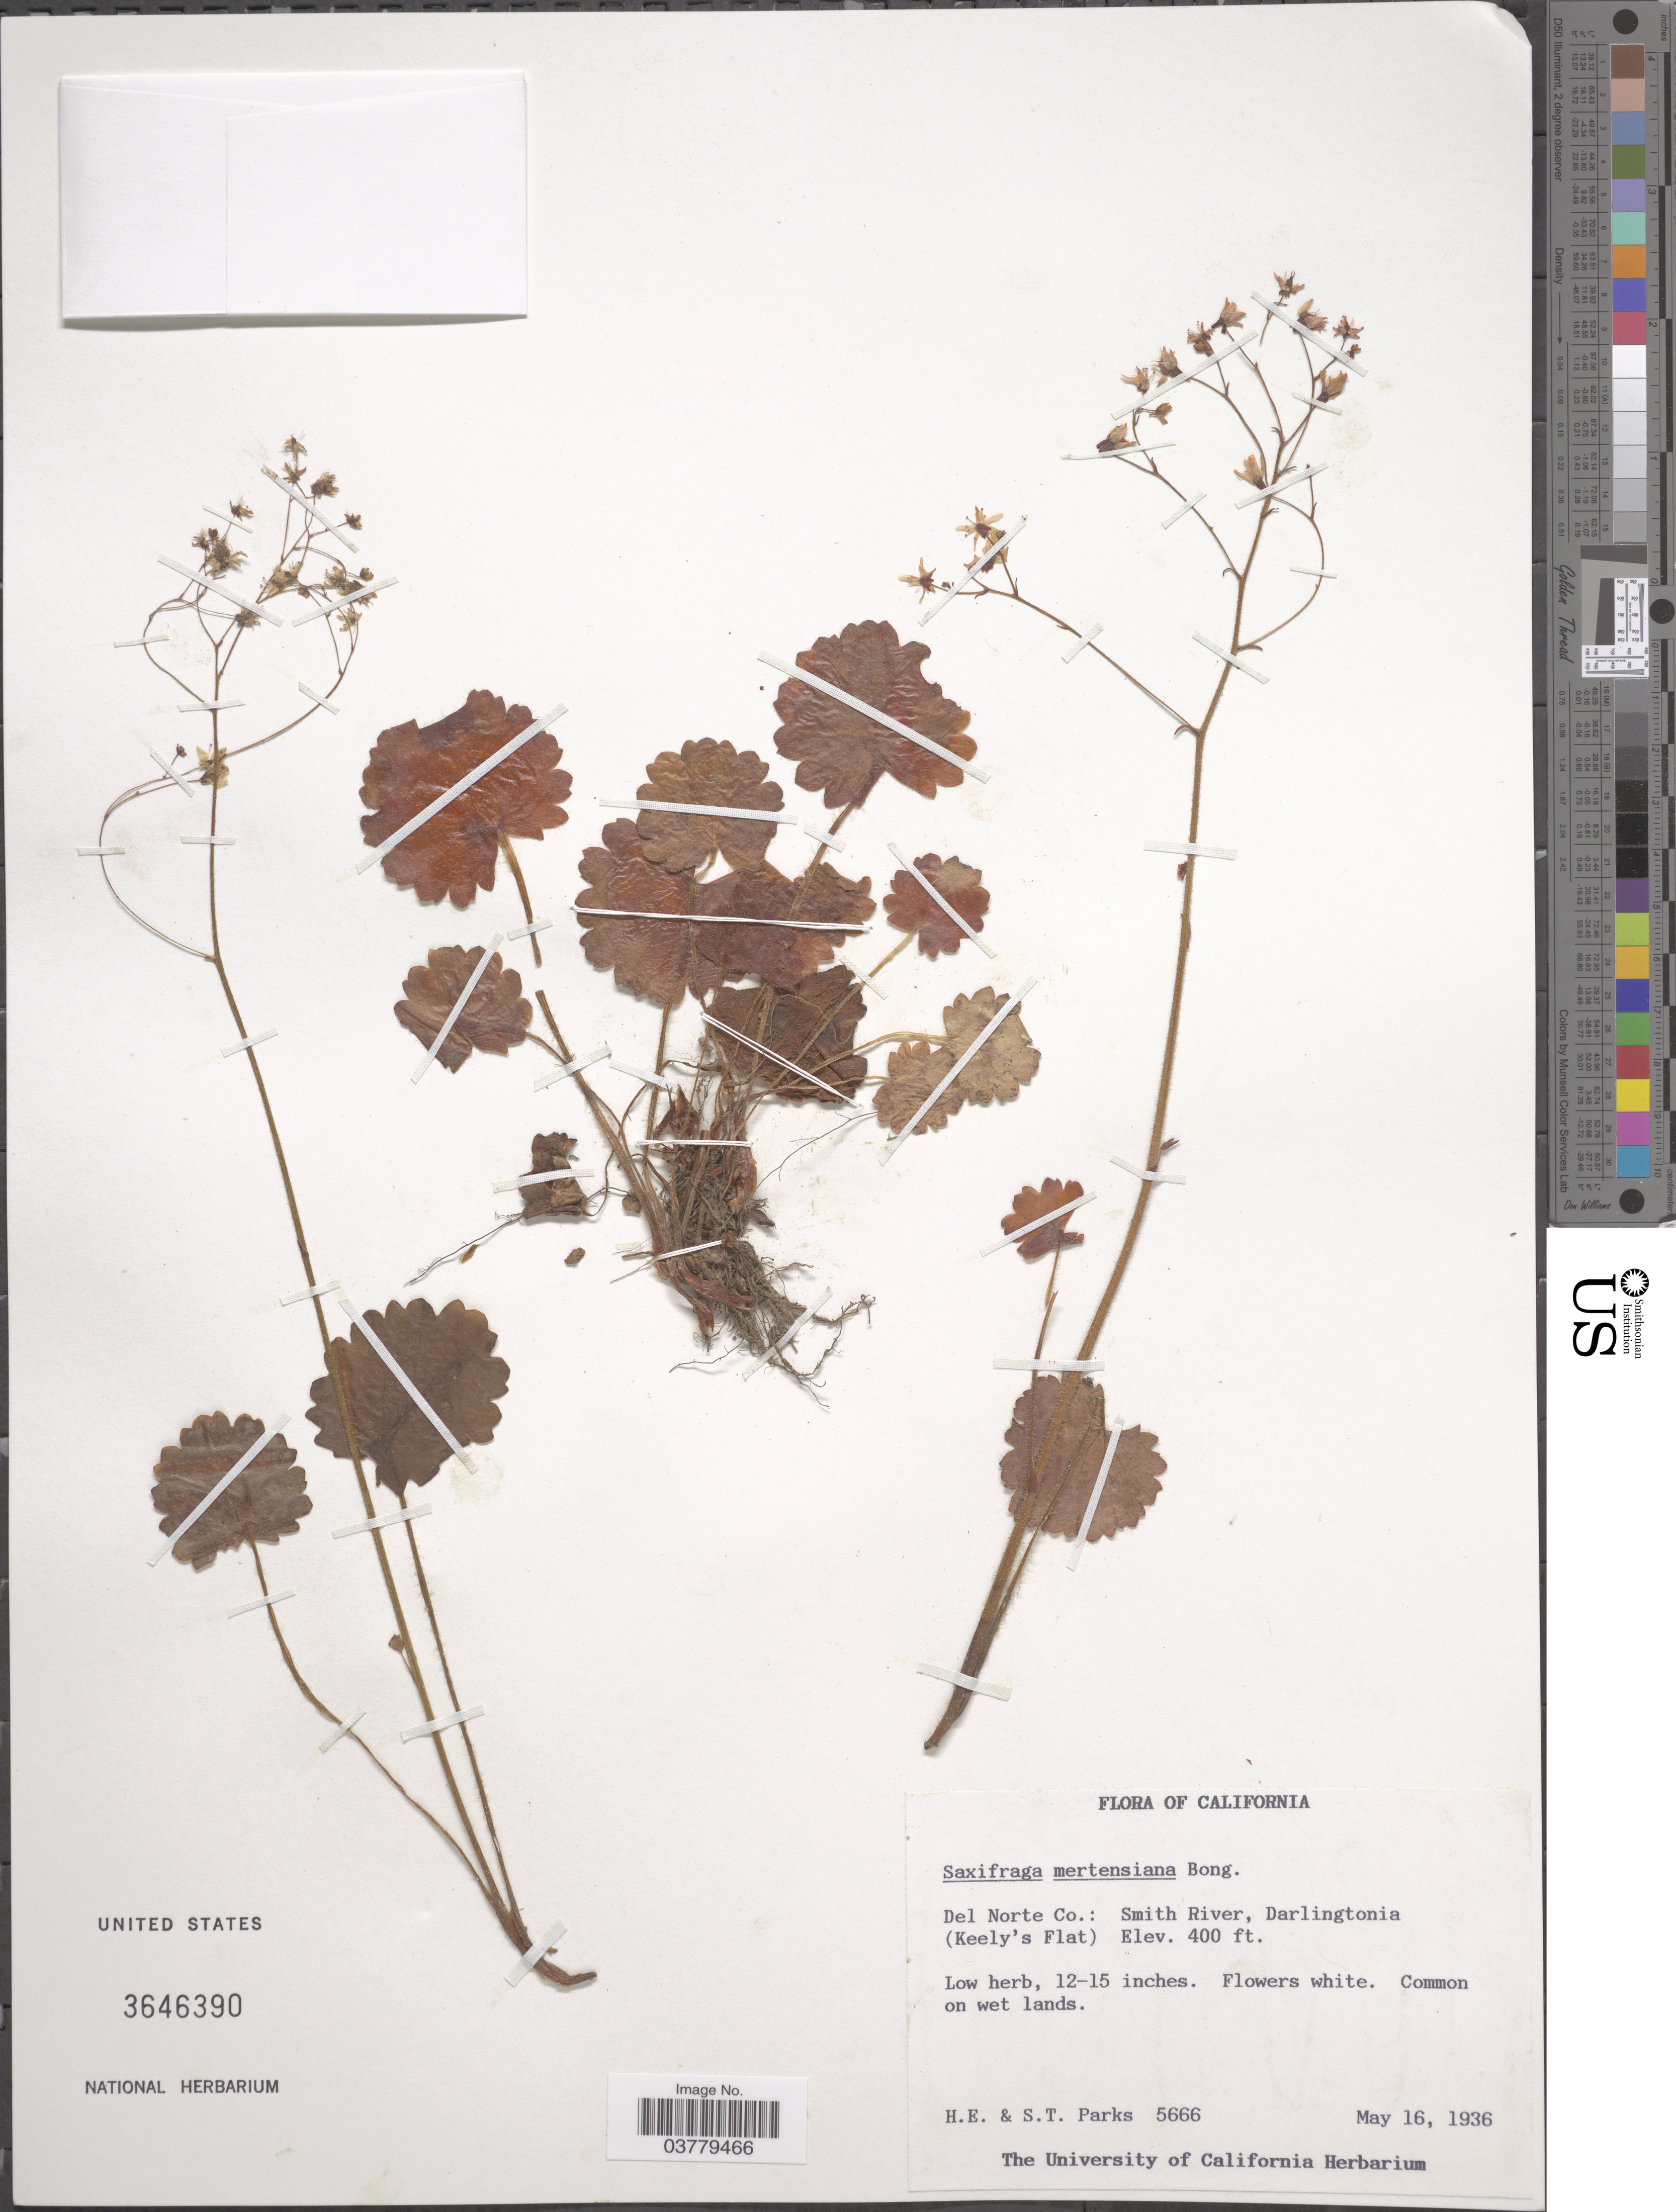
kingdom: Plantae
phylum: Tracheophyta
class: Magnoliopsida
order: Saxifragales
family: Saxifragaceae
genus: Saxifraga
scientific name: Saxifraga mertensiana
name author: Bong.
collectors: H. E. Parks & S. Parks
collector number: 5666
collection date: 1936-05-16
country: United States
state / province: California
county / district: Del Norte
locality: Del Norte Co.: Smith River, Darlingtonia (Keely's Flat).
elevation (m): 122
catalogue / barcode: US 3646390